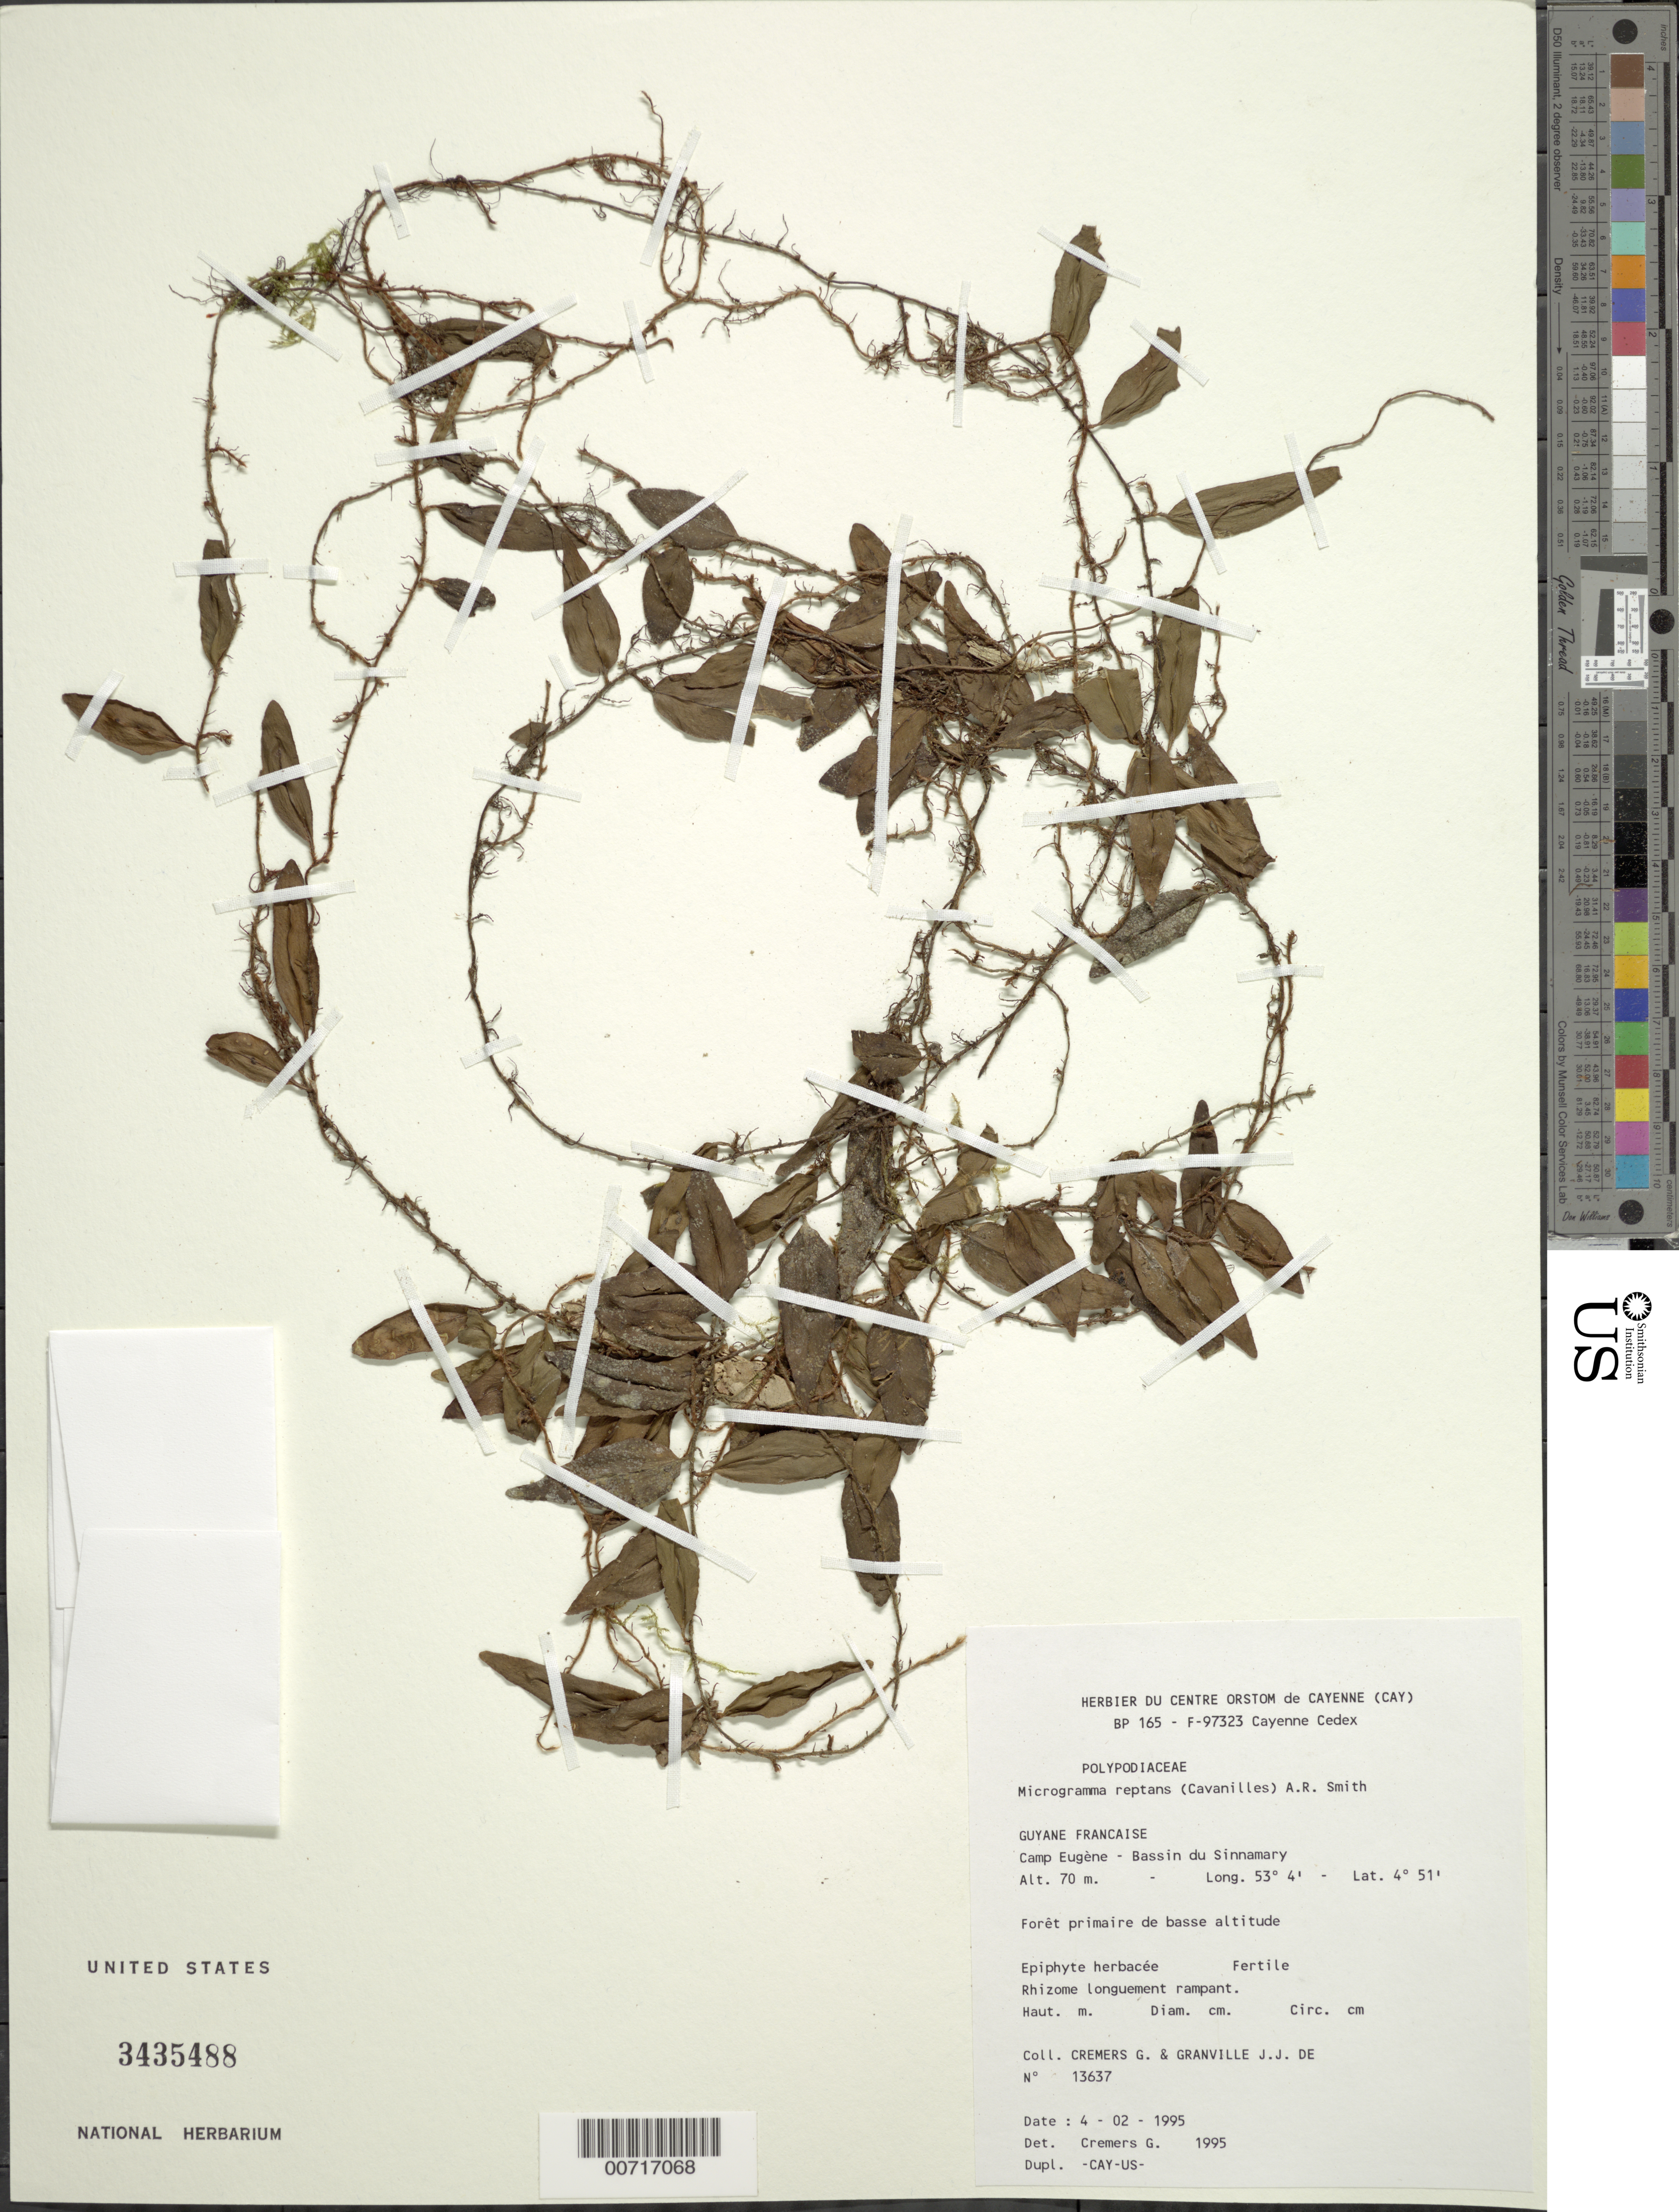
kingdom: Plantae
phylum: Tracheophyta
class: Polypodiopsida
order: Polypodiales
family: Polypodiaceae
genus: Microgramma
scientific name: Microgramma reptans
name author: (Cav.) A.R. Sm.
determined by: Cremers, Georges A.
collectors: G. Cremers & J.-J. de Granville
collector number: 13637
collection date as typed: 4-Feb-95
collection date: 1995-02-04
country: French Guiana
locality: Camp Eugène, Bassin du Sinnamary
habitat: Low primary forest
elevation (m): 70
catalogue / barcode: US 3435488